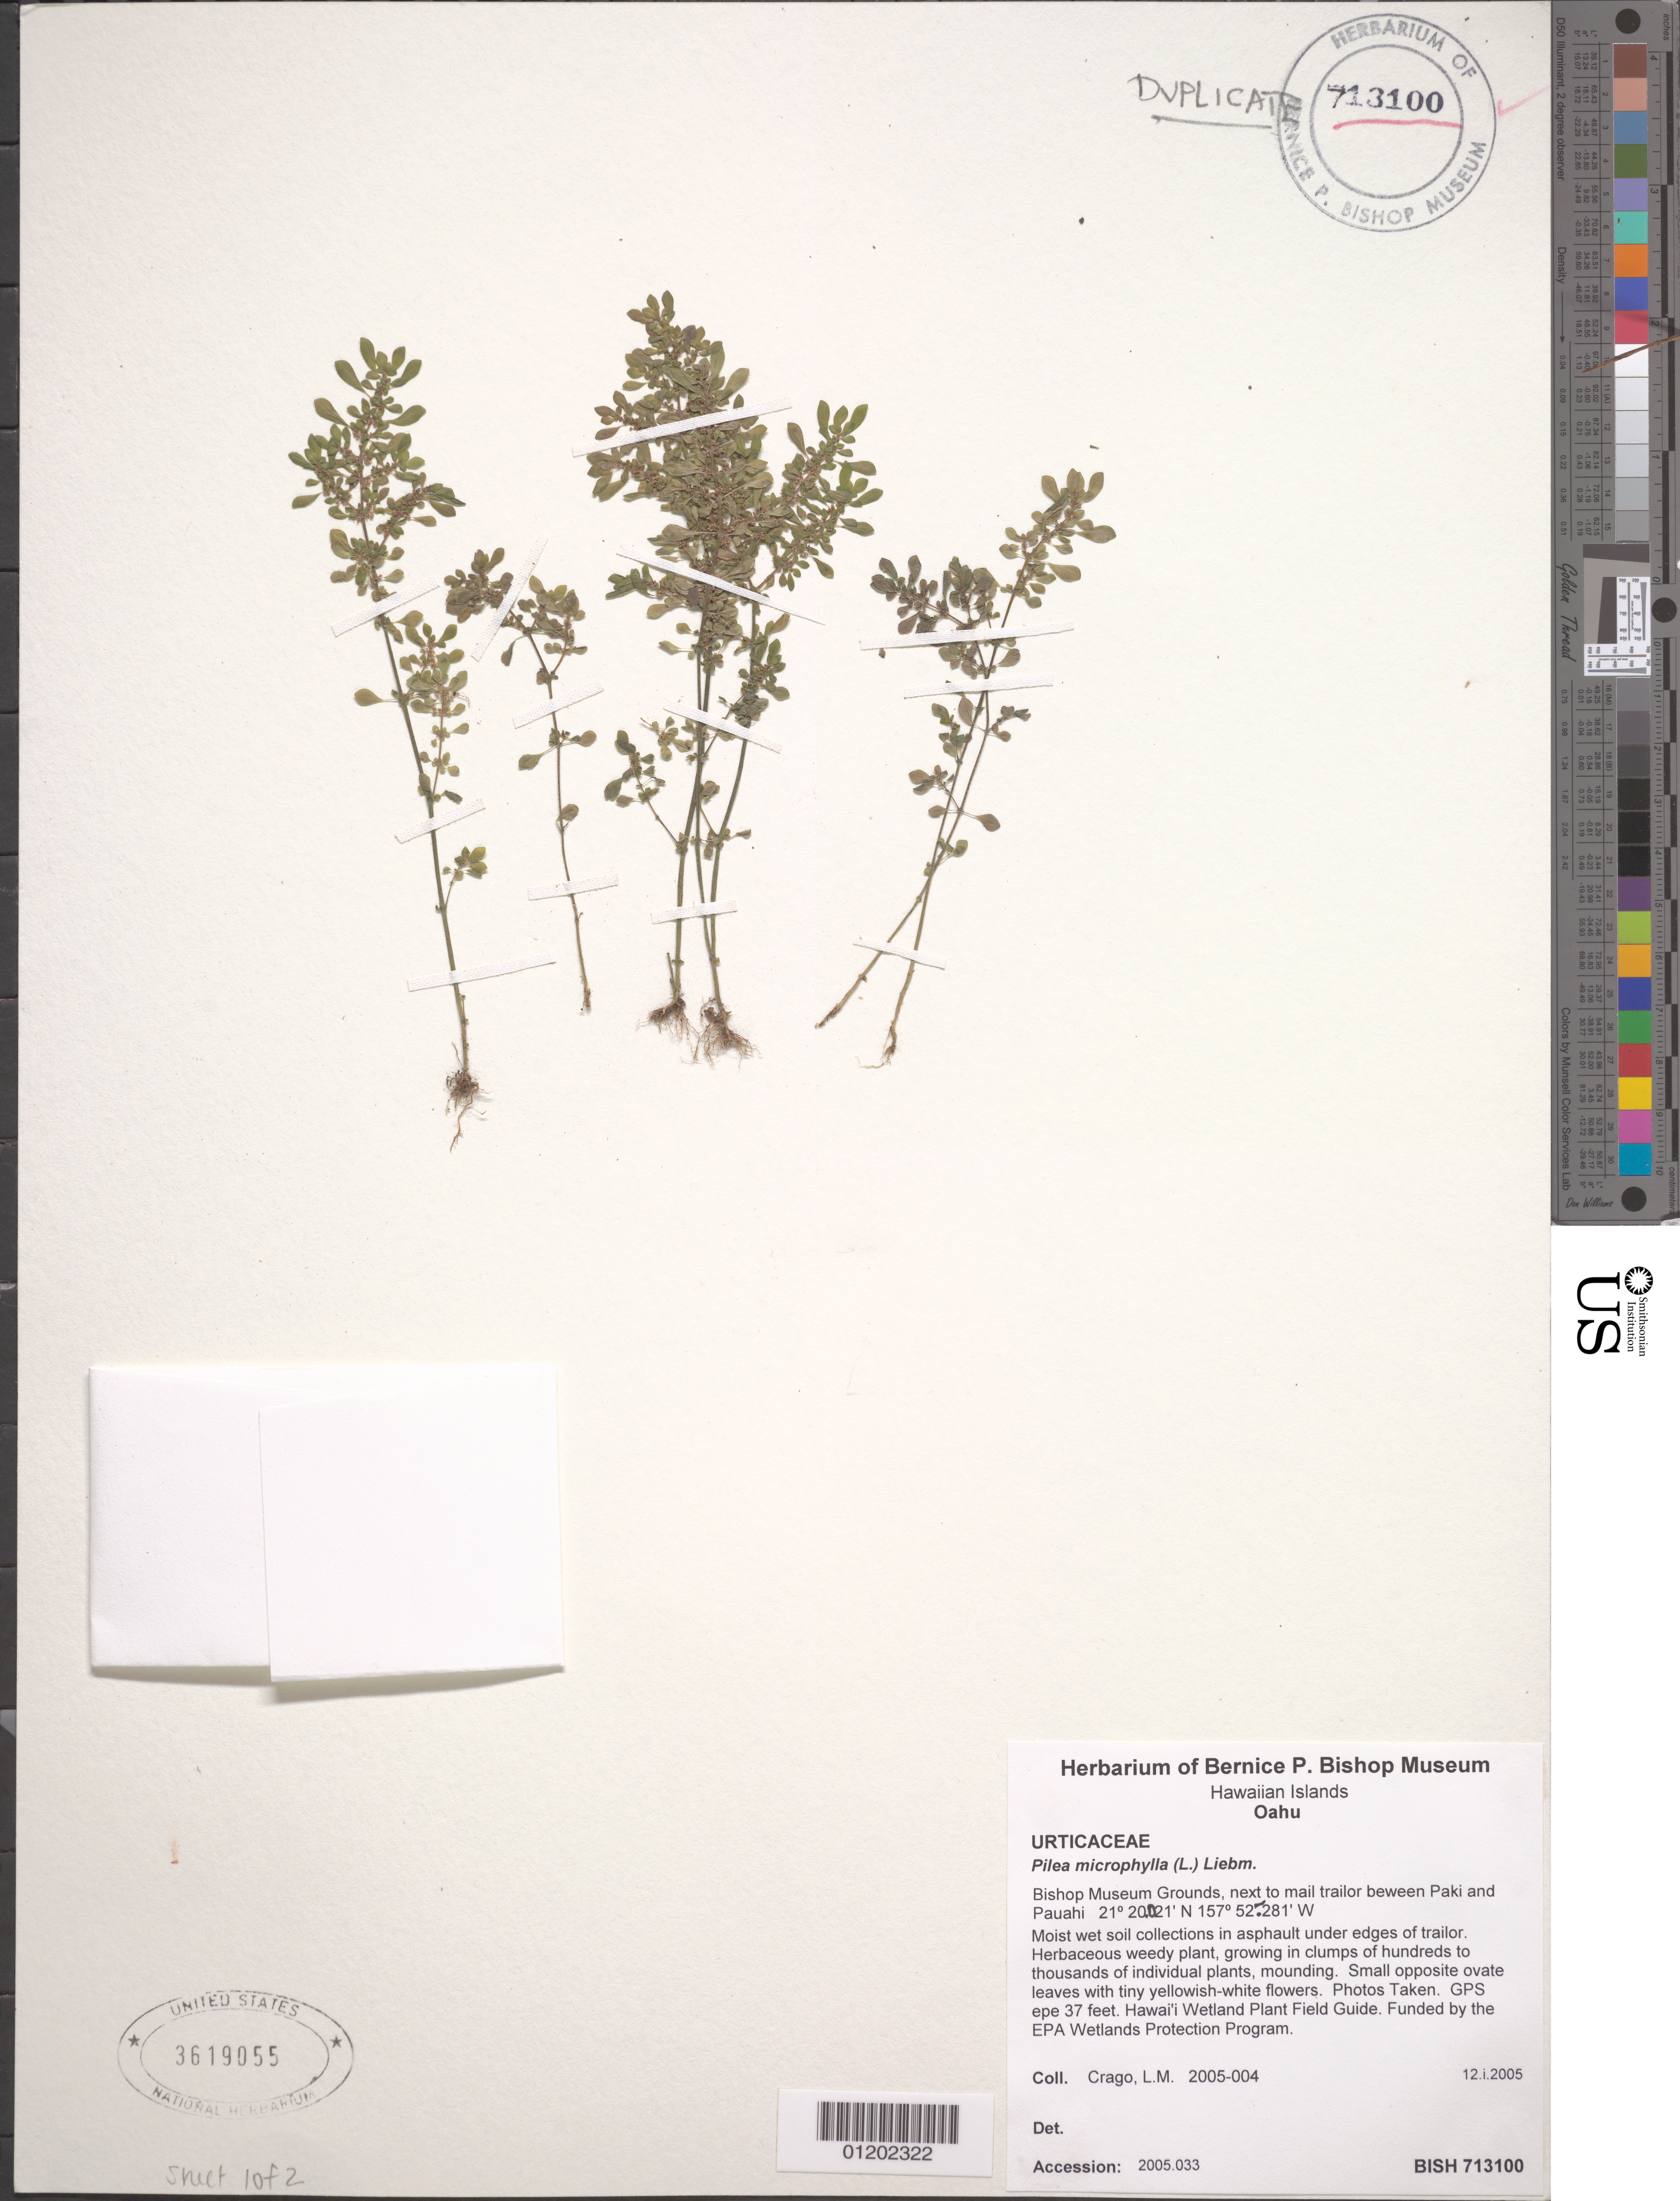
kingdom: Plantae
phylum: Tracheophyta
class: Magnoliopsida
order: Rosales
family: Urticaceae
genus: Pilea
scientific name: Pilea microphylla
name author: (L.) Liebm.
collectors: L. Crago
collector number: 2005-004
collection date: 2005-01-12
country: United States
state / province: Hawaii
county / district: Honolulu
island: Oahu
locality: Bishop Museum Grounds, next to mail trailer between Paki and Pauahi.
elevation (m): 11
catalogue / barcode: US 3619055